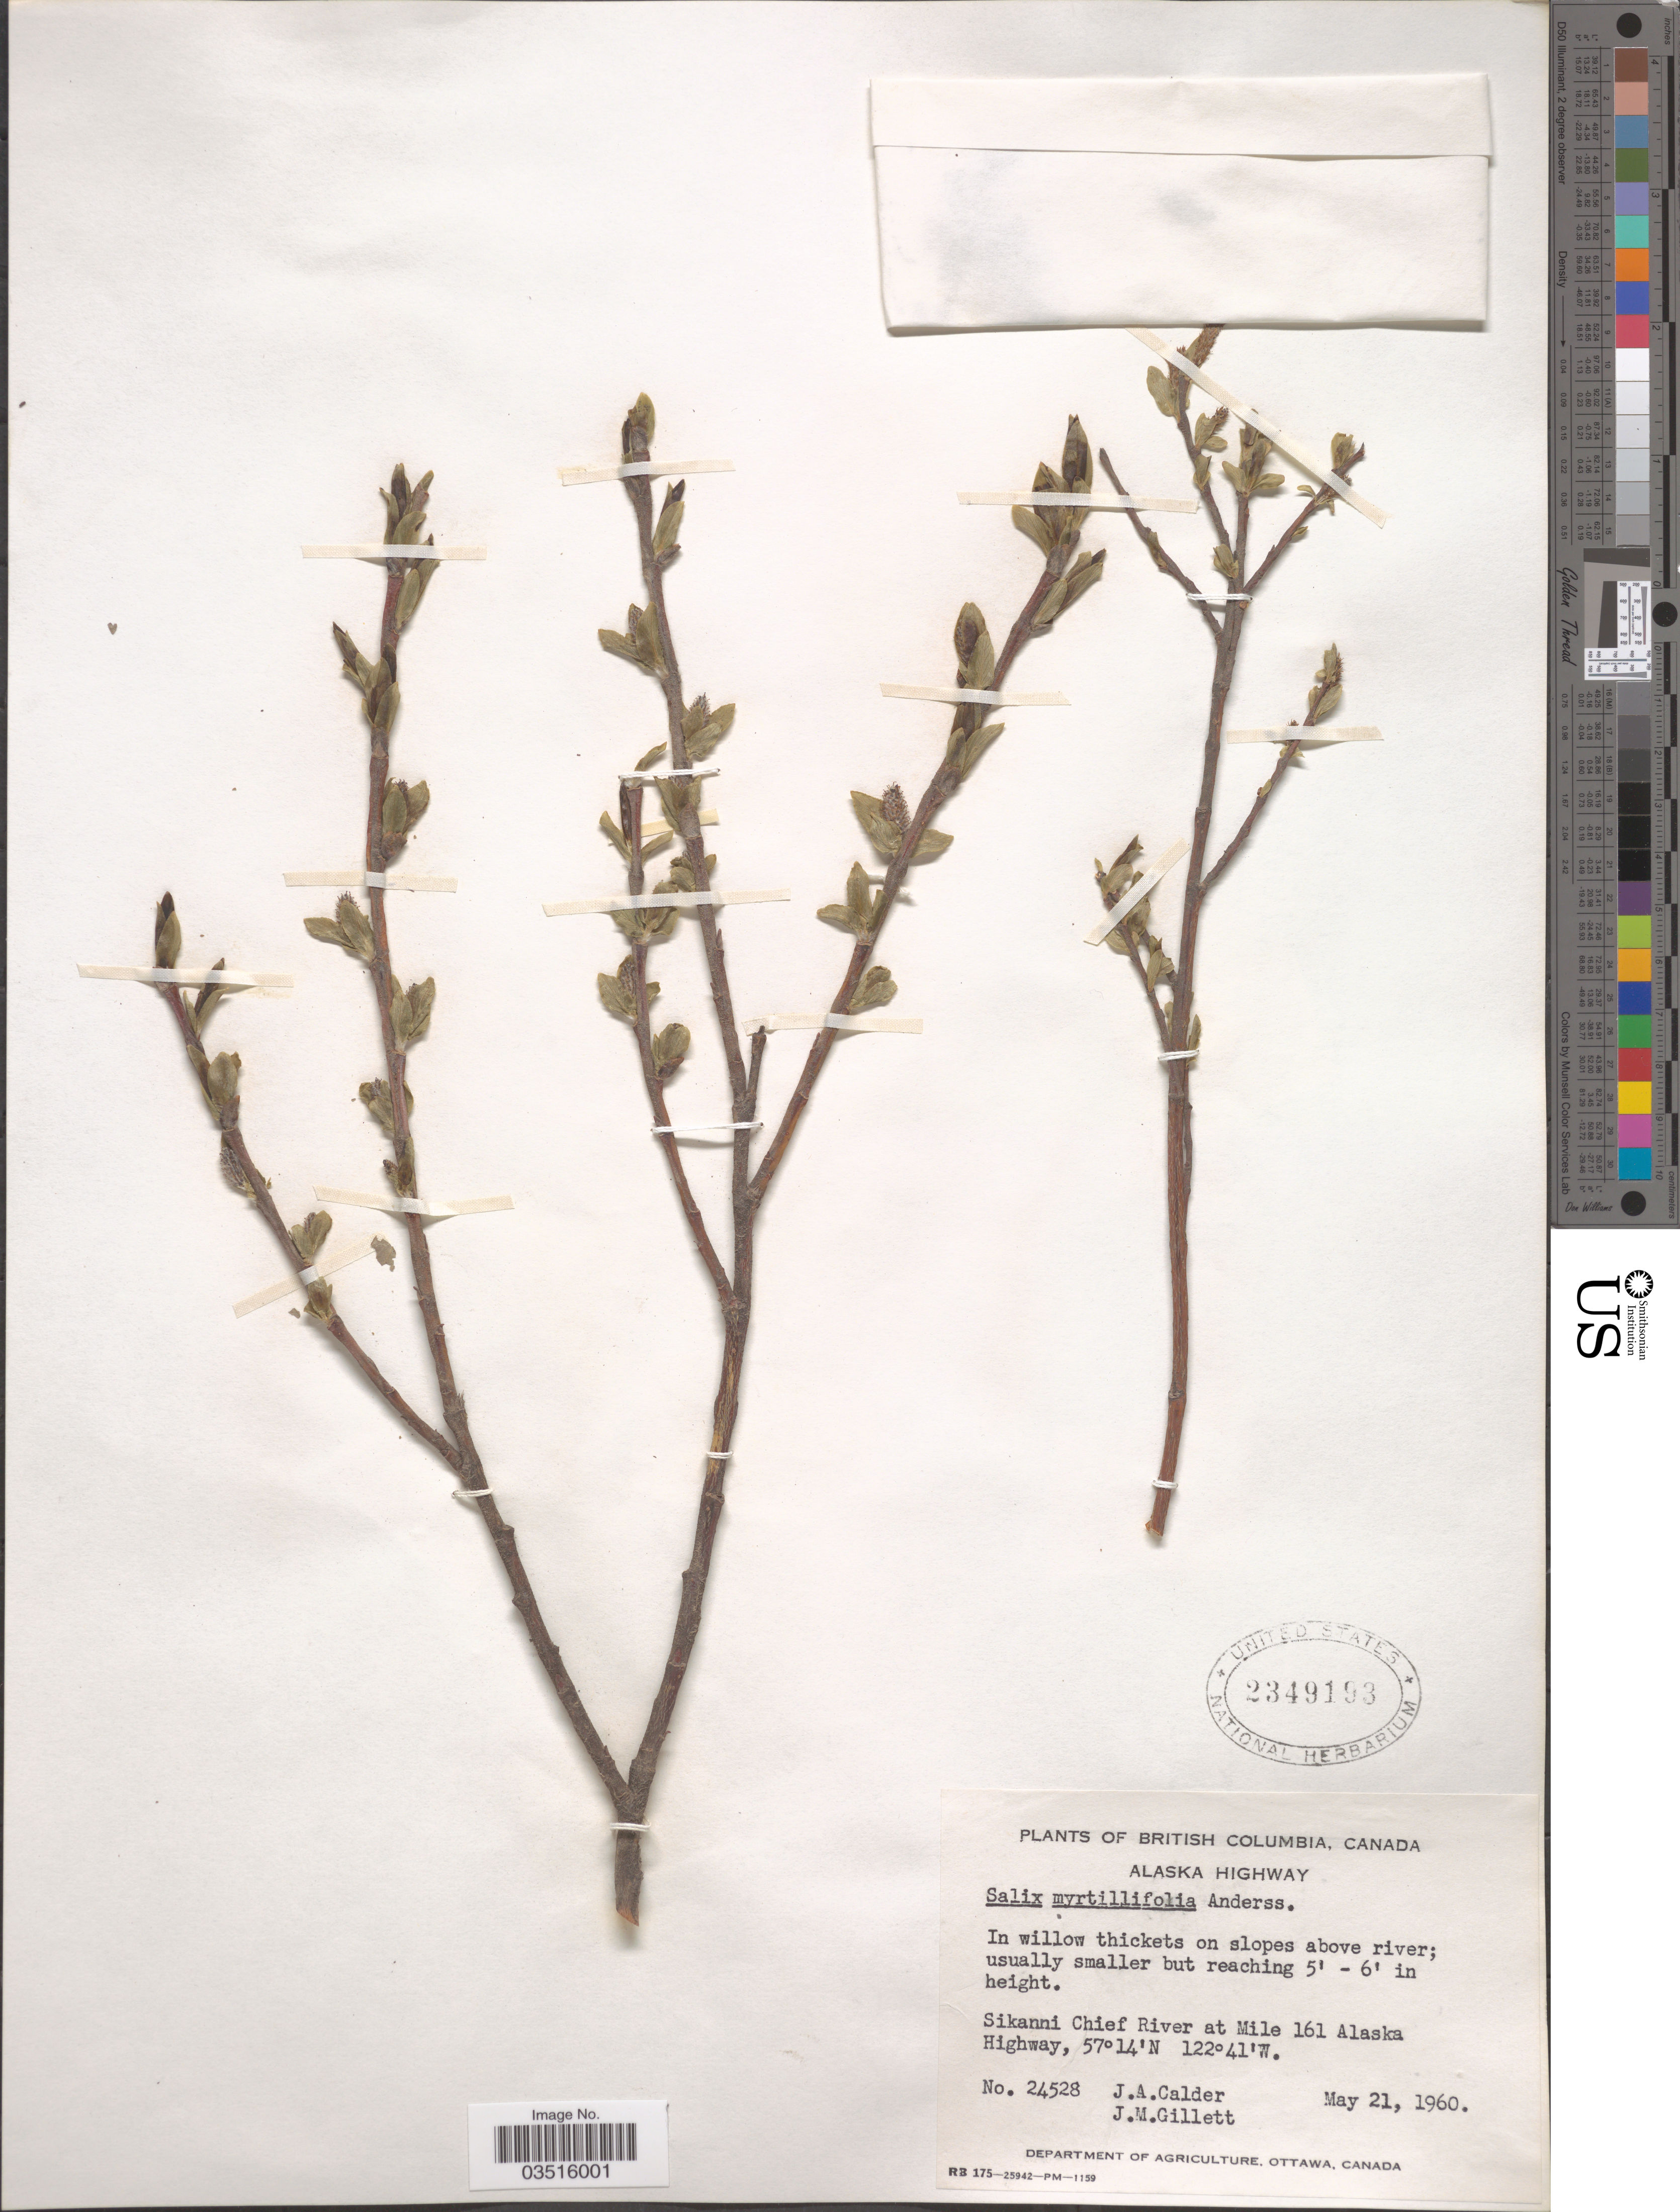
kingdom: Plantae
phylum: Tracheophyta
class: Magnoliopsida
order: Malpighiales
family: Salicaceae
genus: Salix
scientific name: Salix myrtillifolia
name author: Andersson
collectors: J. A. Calder & J. M. Gillett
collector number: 24528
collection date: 1960-05-21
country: Canada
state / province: British Columbia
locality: Alaska Highway. Sikanni Chief River at Mile 161 Alaska Highway.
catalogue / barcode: US 2349193